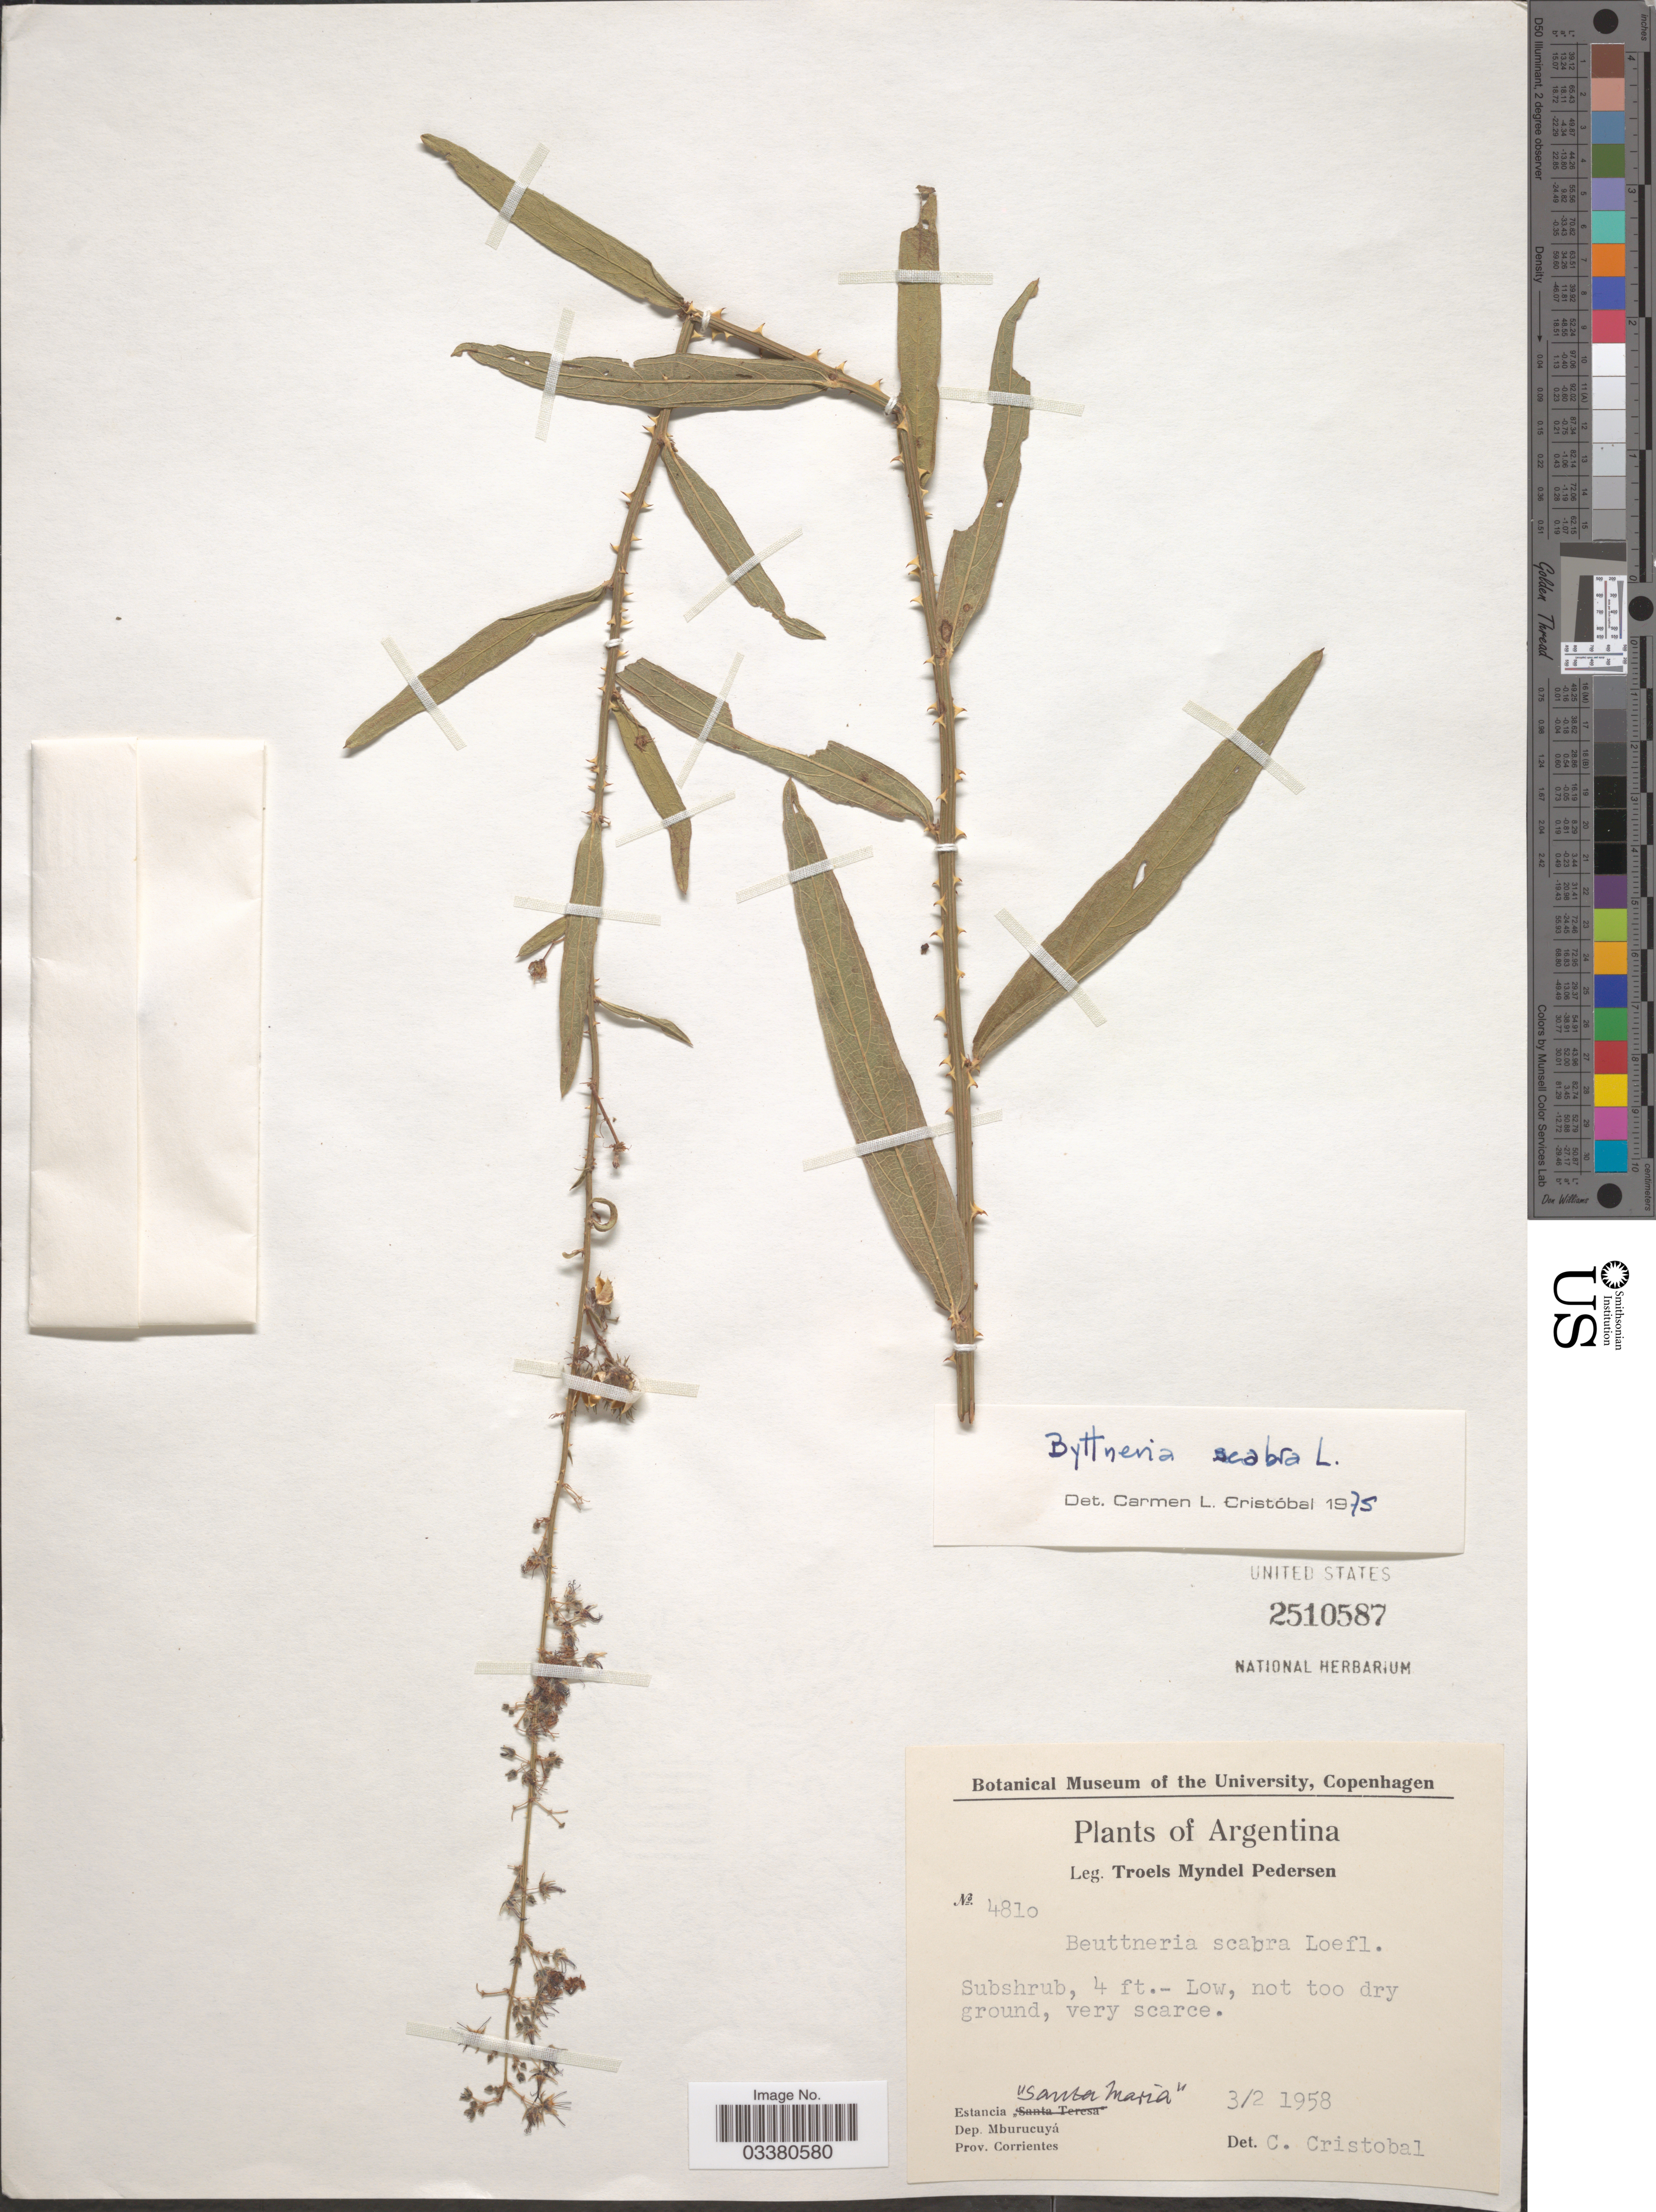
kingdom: Plantae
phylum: Tracheophyta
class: Magnoliopsida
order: Malvales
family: Malvaceae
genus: Byttneria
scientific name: Byttneria scabra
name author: L.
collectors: T. Pederson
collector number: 4810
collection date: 1958-02-03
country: Argentina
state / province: Corrientes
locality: Estancia "Santa Maria". Dep. Mburucuyá.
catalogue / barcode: US 2510587